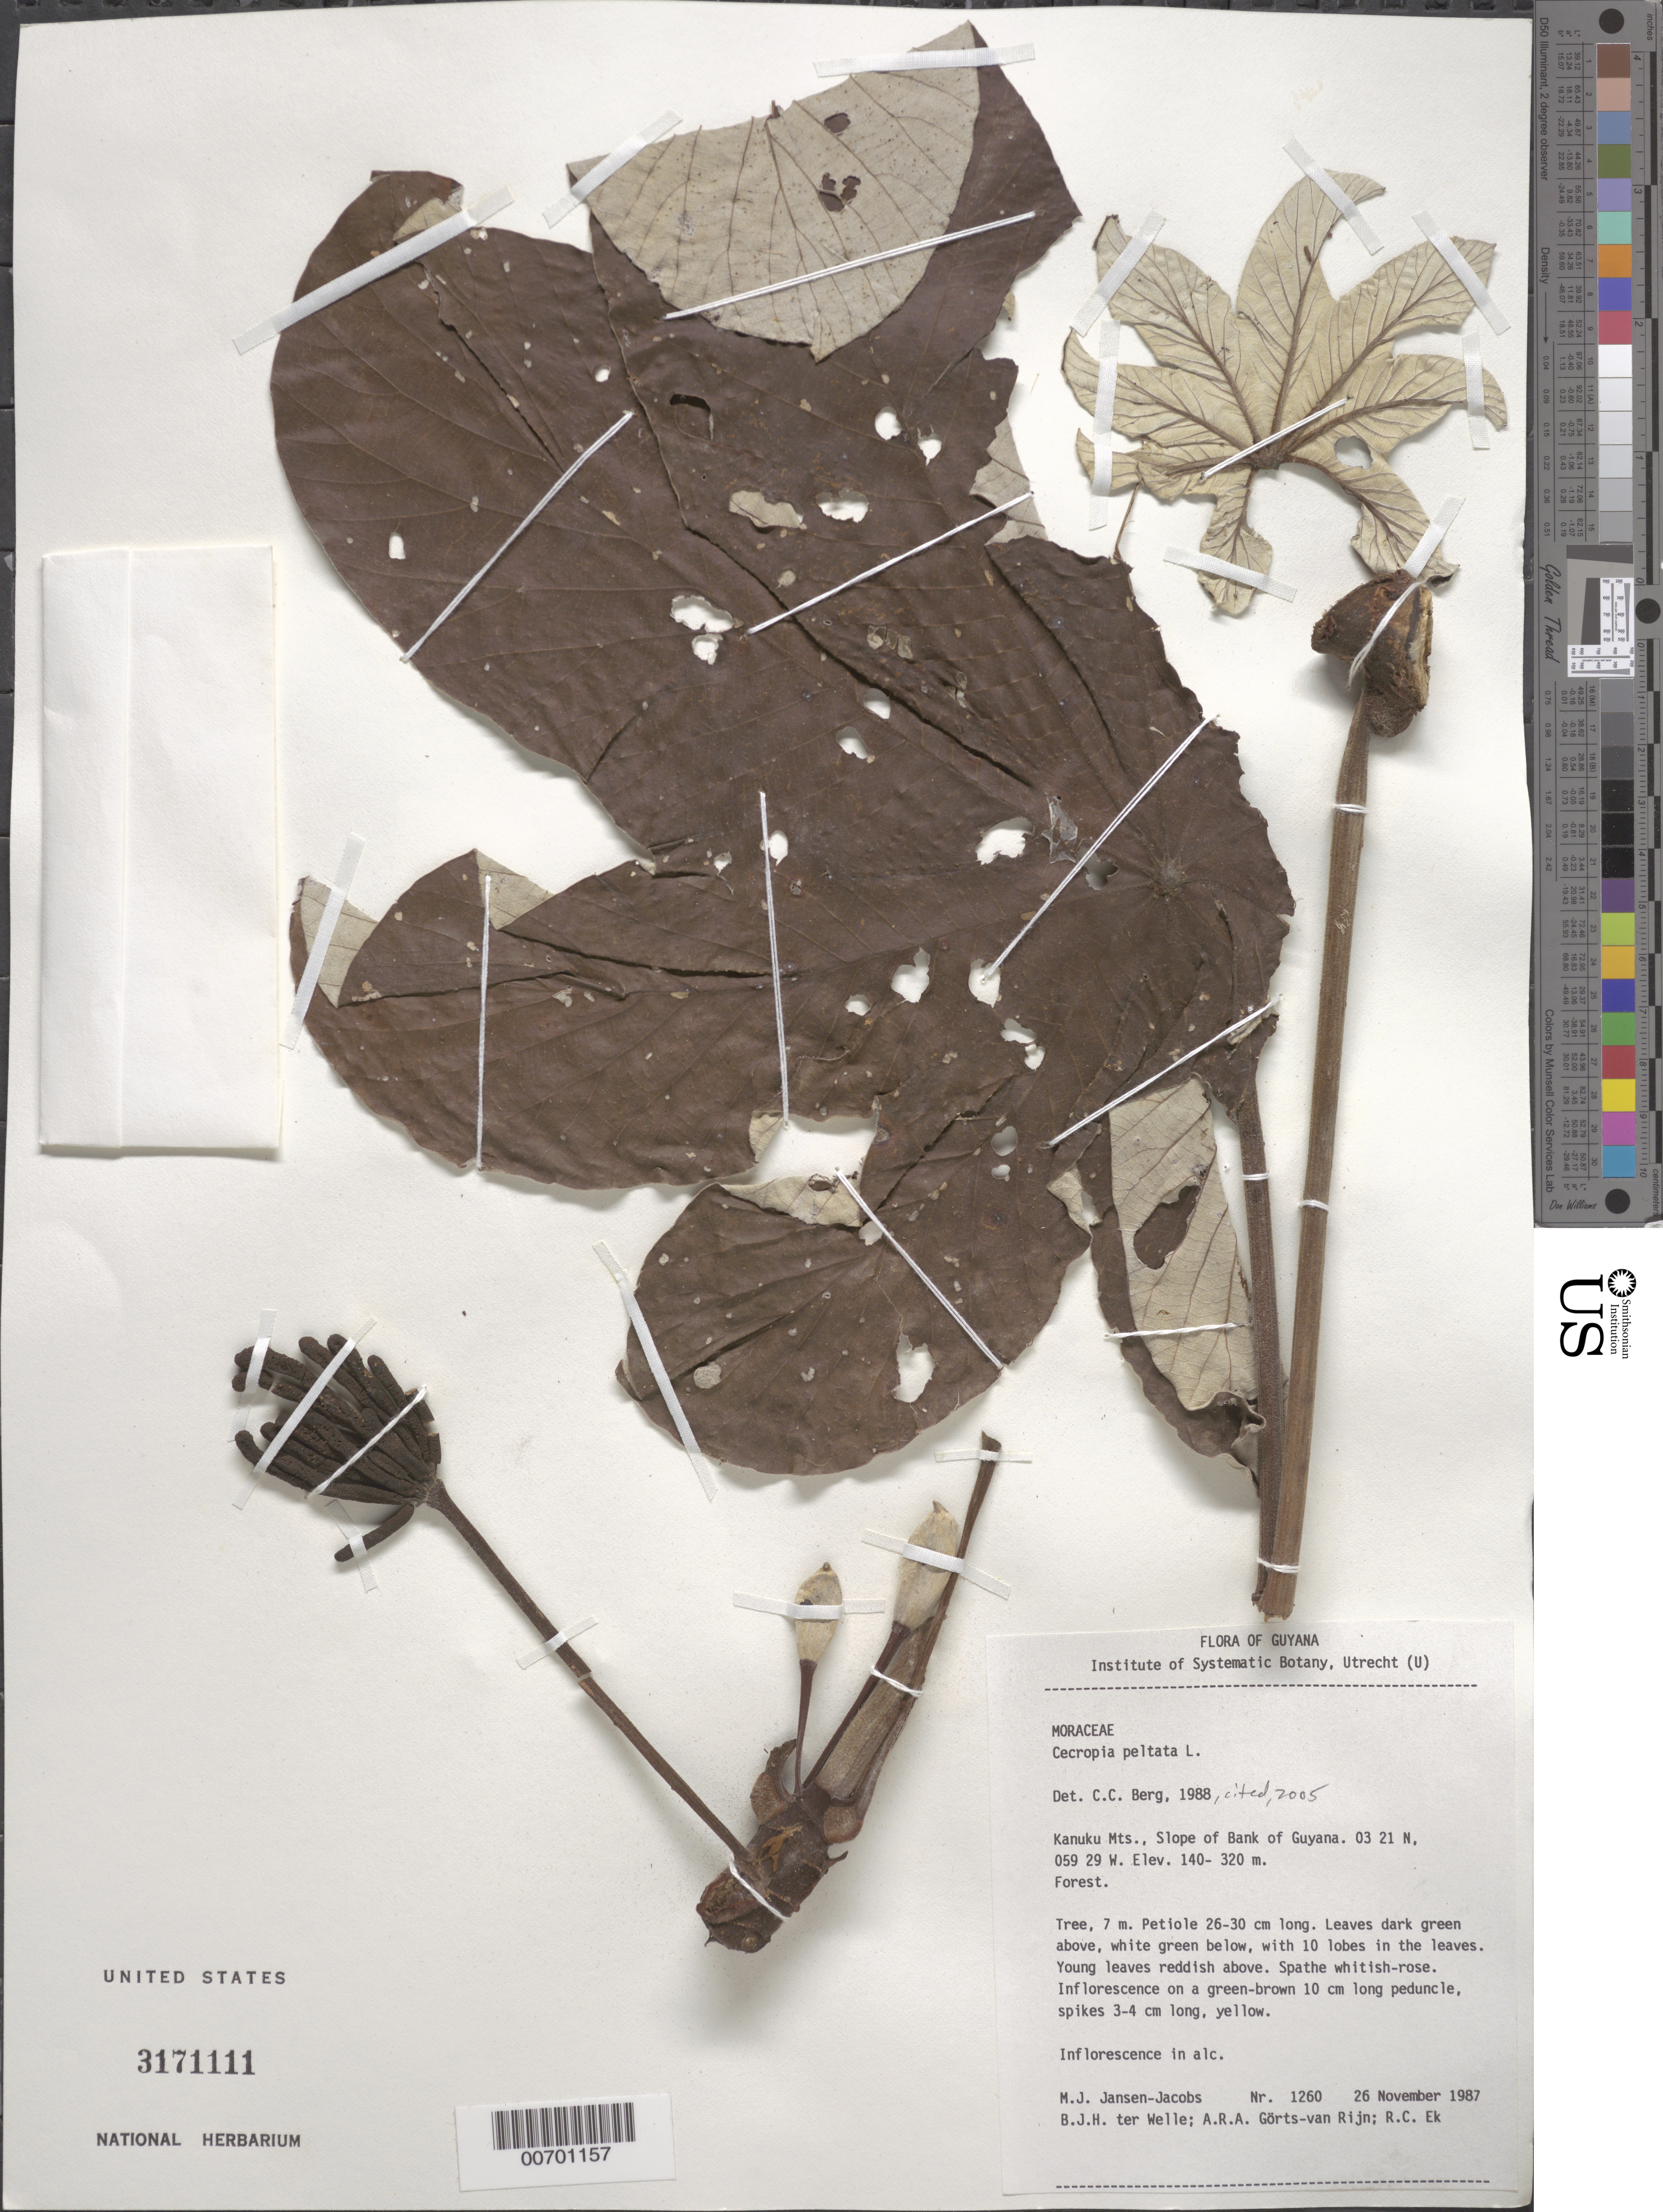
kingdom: Plantae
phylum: Tracheophyta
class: Magnoliopsida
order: Rosales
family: Urticaceae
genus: Cecropia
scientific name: Cecropia peltata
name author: L.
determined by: Berg, C. C.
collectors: M. J. Jansen-Jacobs, B. Welle, A. .R. A. Görts-van Rijn & R. C. Ek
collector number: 1260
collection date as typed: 26-Nov-87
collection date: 1987-11-26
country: Guyana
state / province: U. Takutu-U. Essequibo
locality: Bank of Guyana, slope of, Kanuku Mts.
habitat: Forest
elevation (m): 140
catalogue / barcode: US 3171111